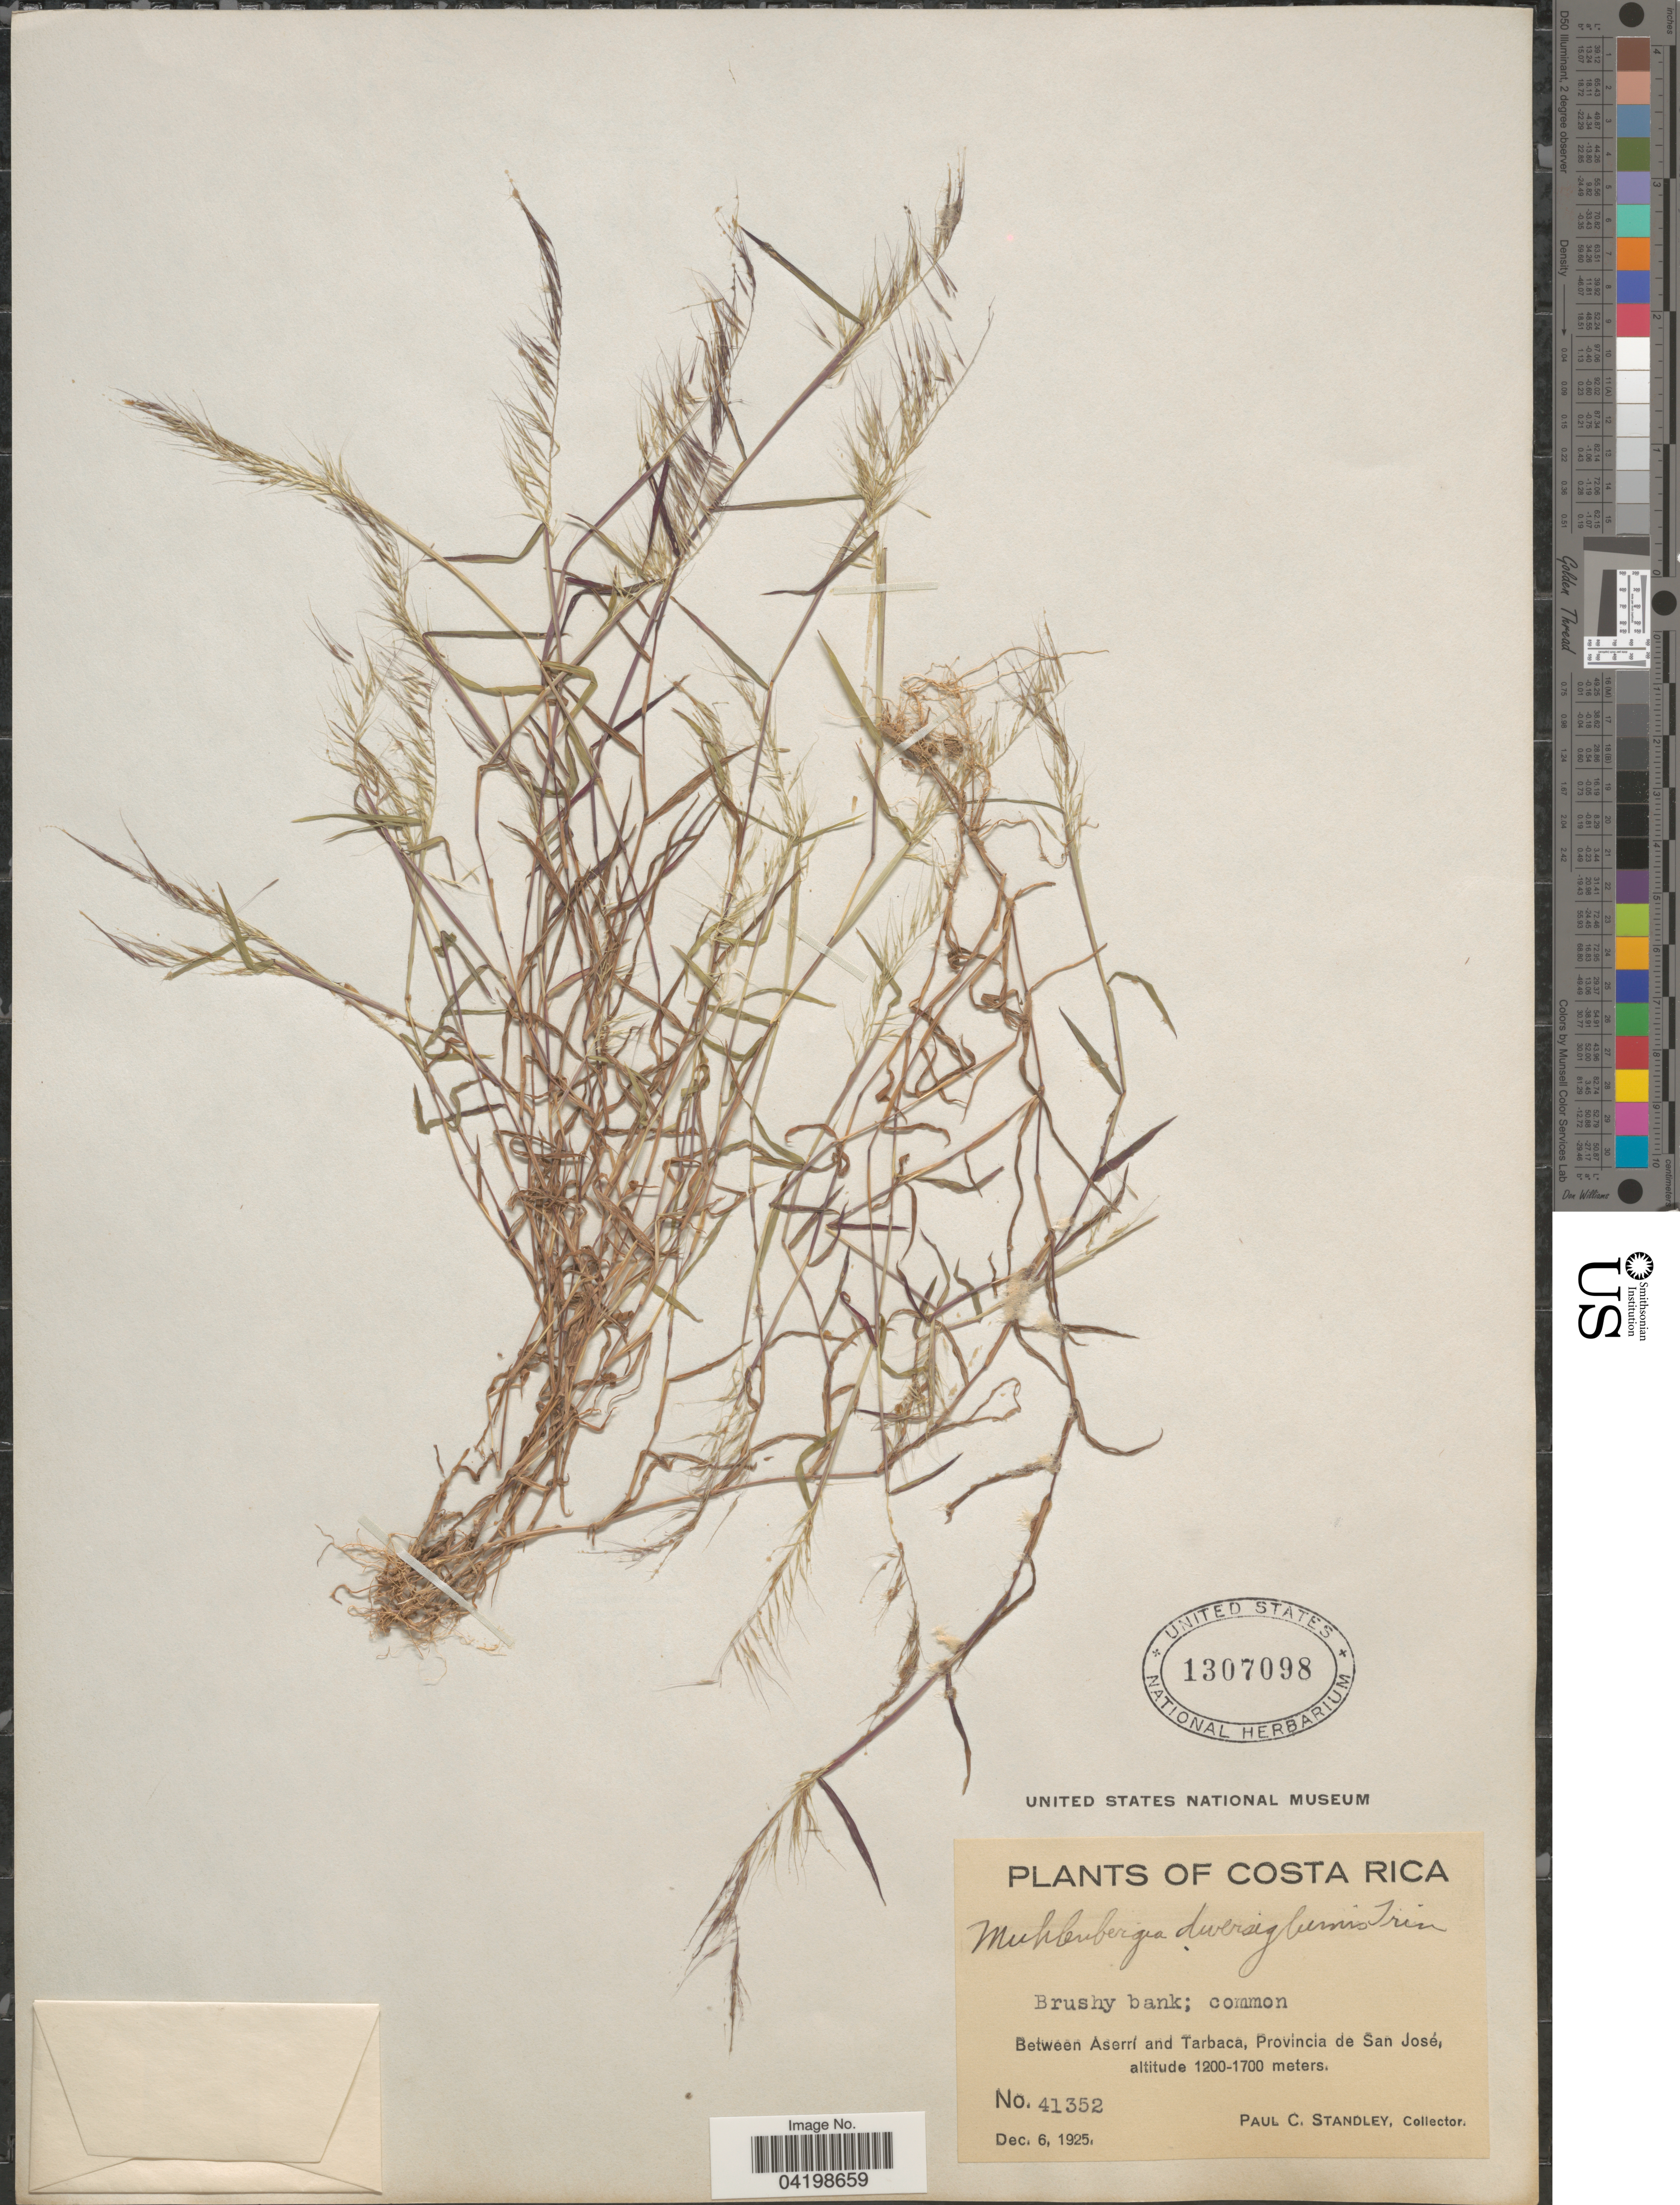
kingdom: Plantae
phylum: Tracheophyta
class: Liliopsida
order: Poales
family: Poaceae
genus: Muhlenbergia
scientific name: Muhlenbergia diversiglumis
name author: Trin.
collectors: P. C. Standley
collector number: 41352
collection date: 1925-12-06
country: Costa Rica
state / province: San José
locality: Between Aserrí and Tarbaca.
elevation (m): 1200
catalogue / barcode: US 1307098